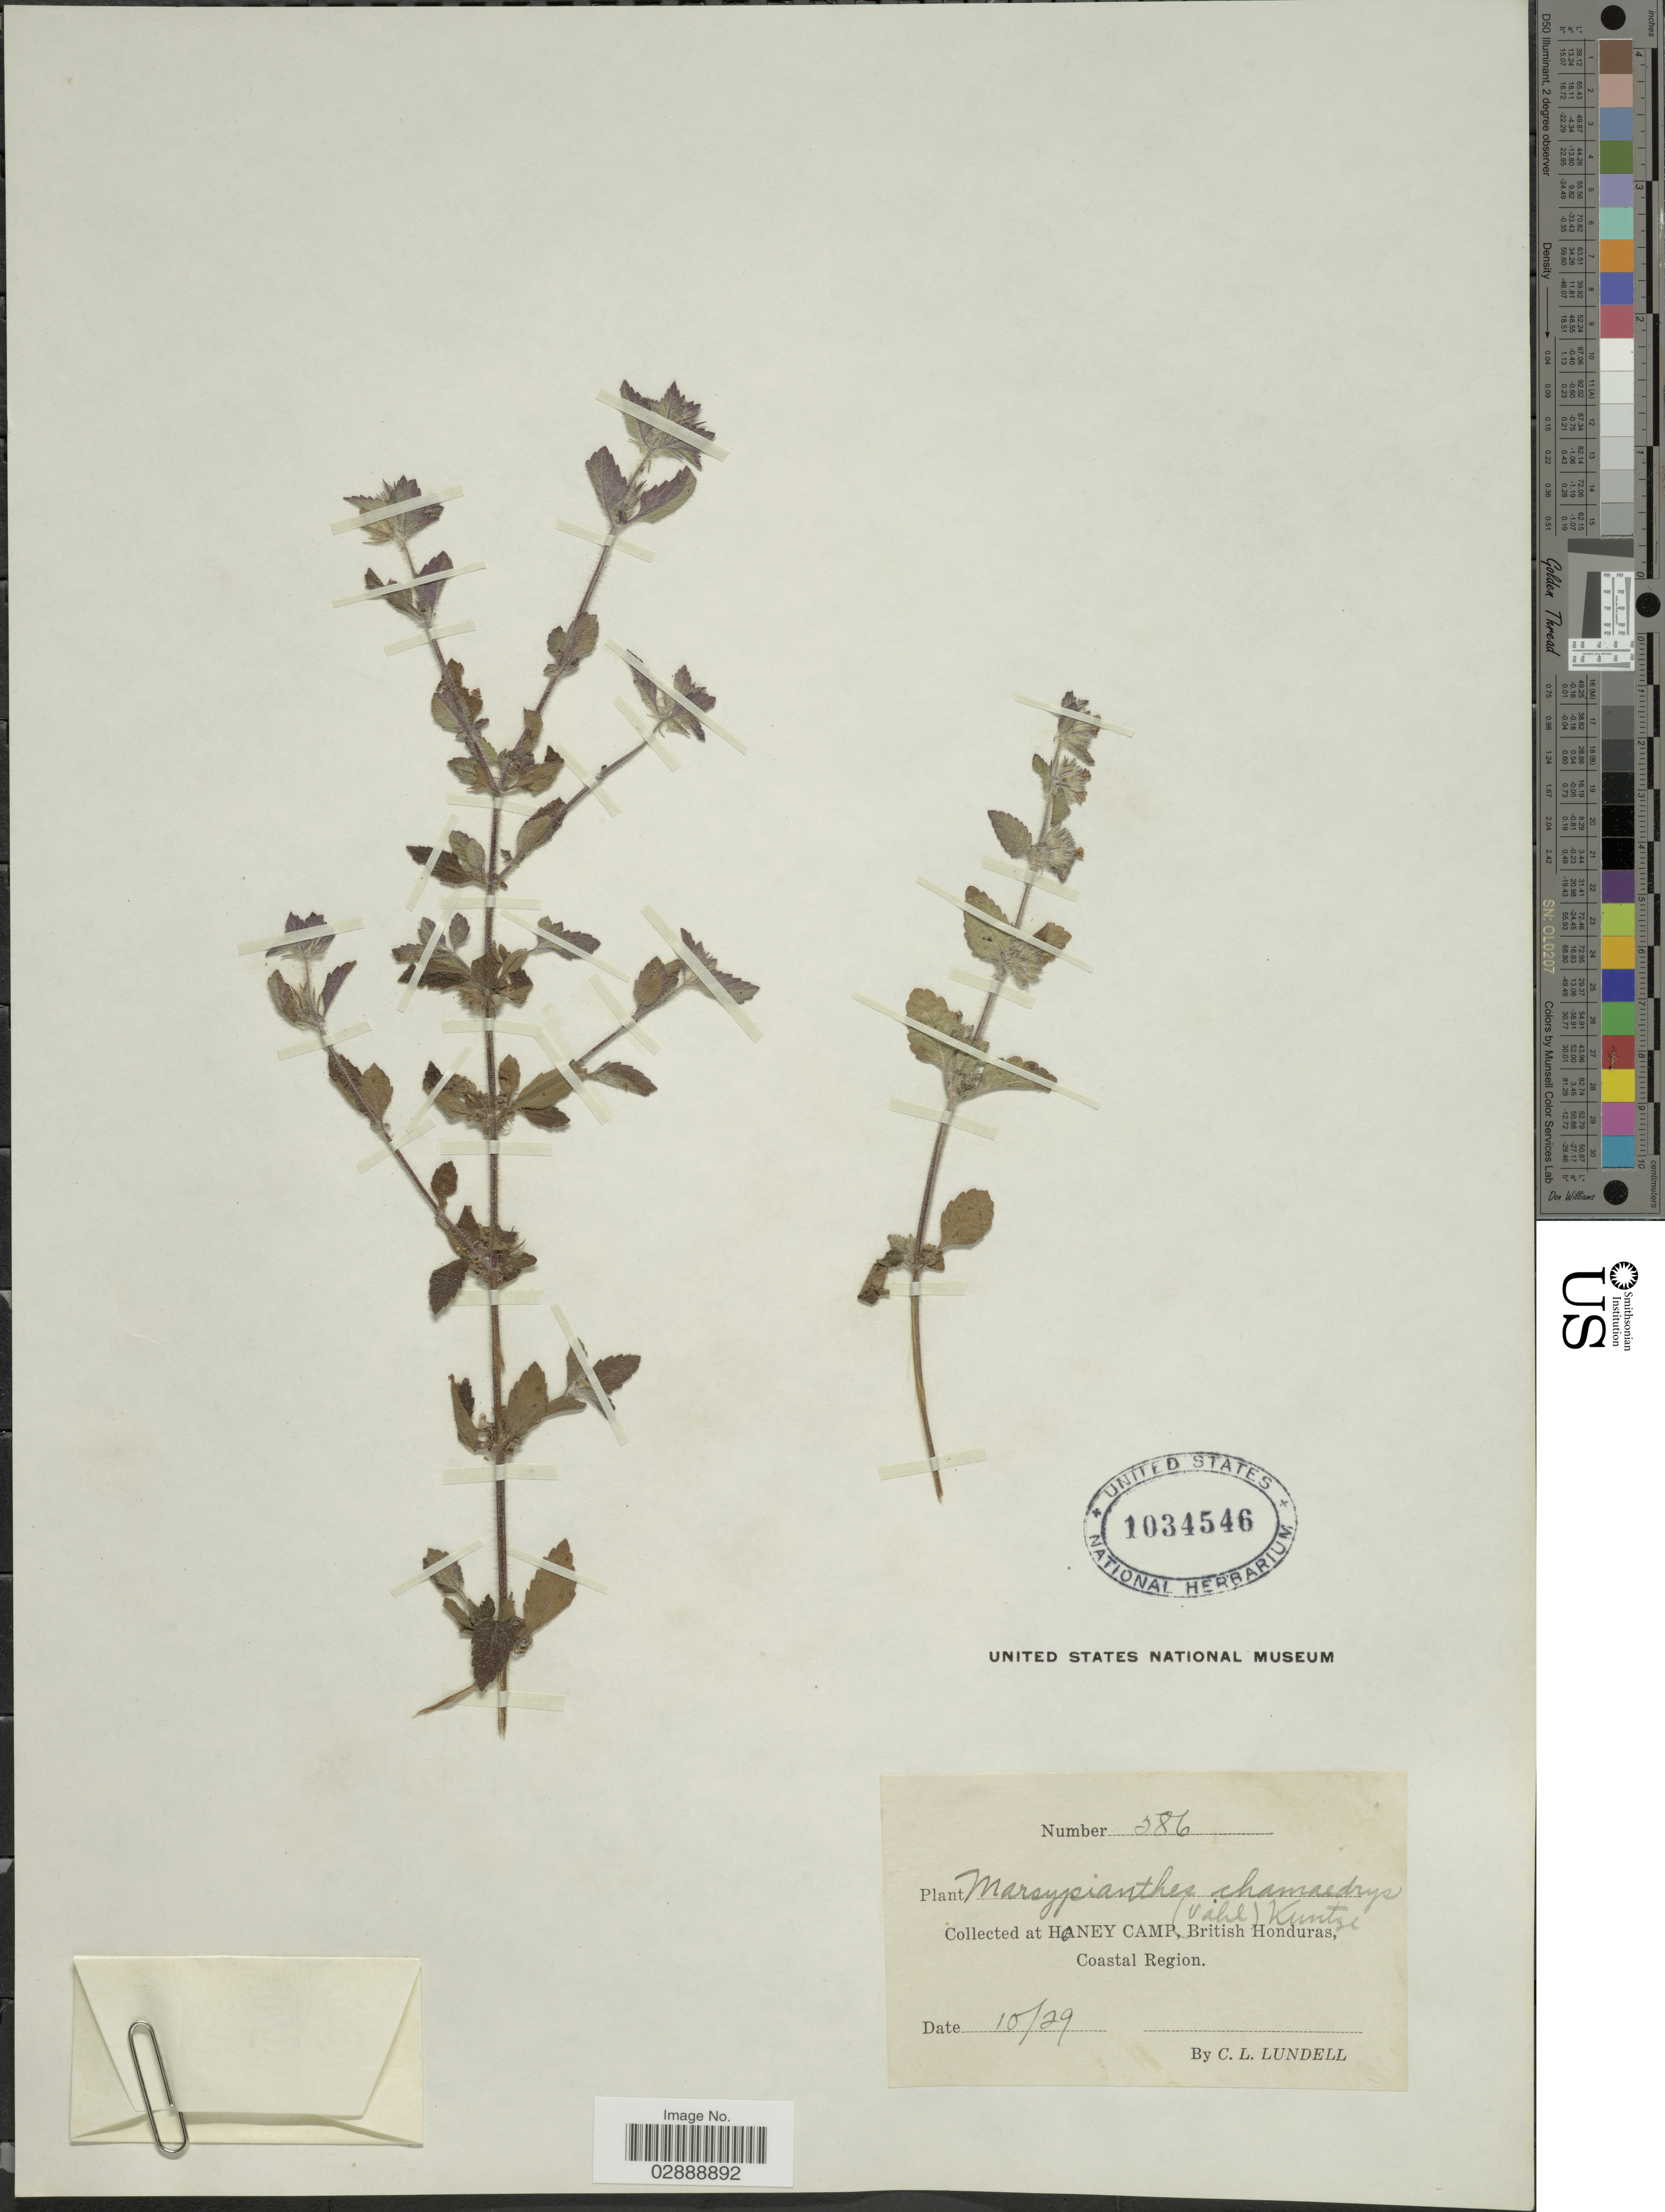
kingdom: Plantae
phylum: Tracheophyta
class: Magnoliopsida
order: Lamiales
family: Lamiaceae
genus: Marsypianthes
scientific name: Marsypianthes chamaedrys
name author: (Vahl) Kuntze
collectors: C. L. Lundell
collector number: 586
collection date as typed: Transcribed d/m/y: /10/29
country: Belize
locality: Honey Camp, British Honduras, Coastal Region.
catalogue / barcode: US 1034546